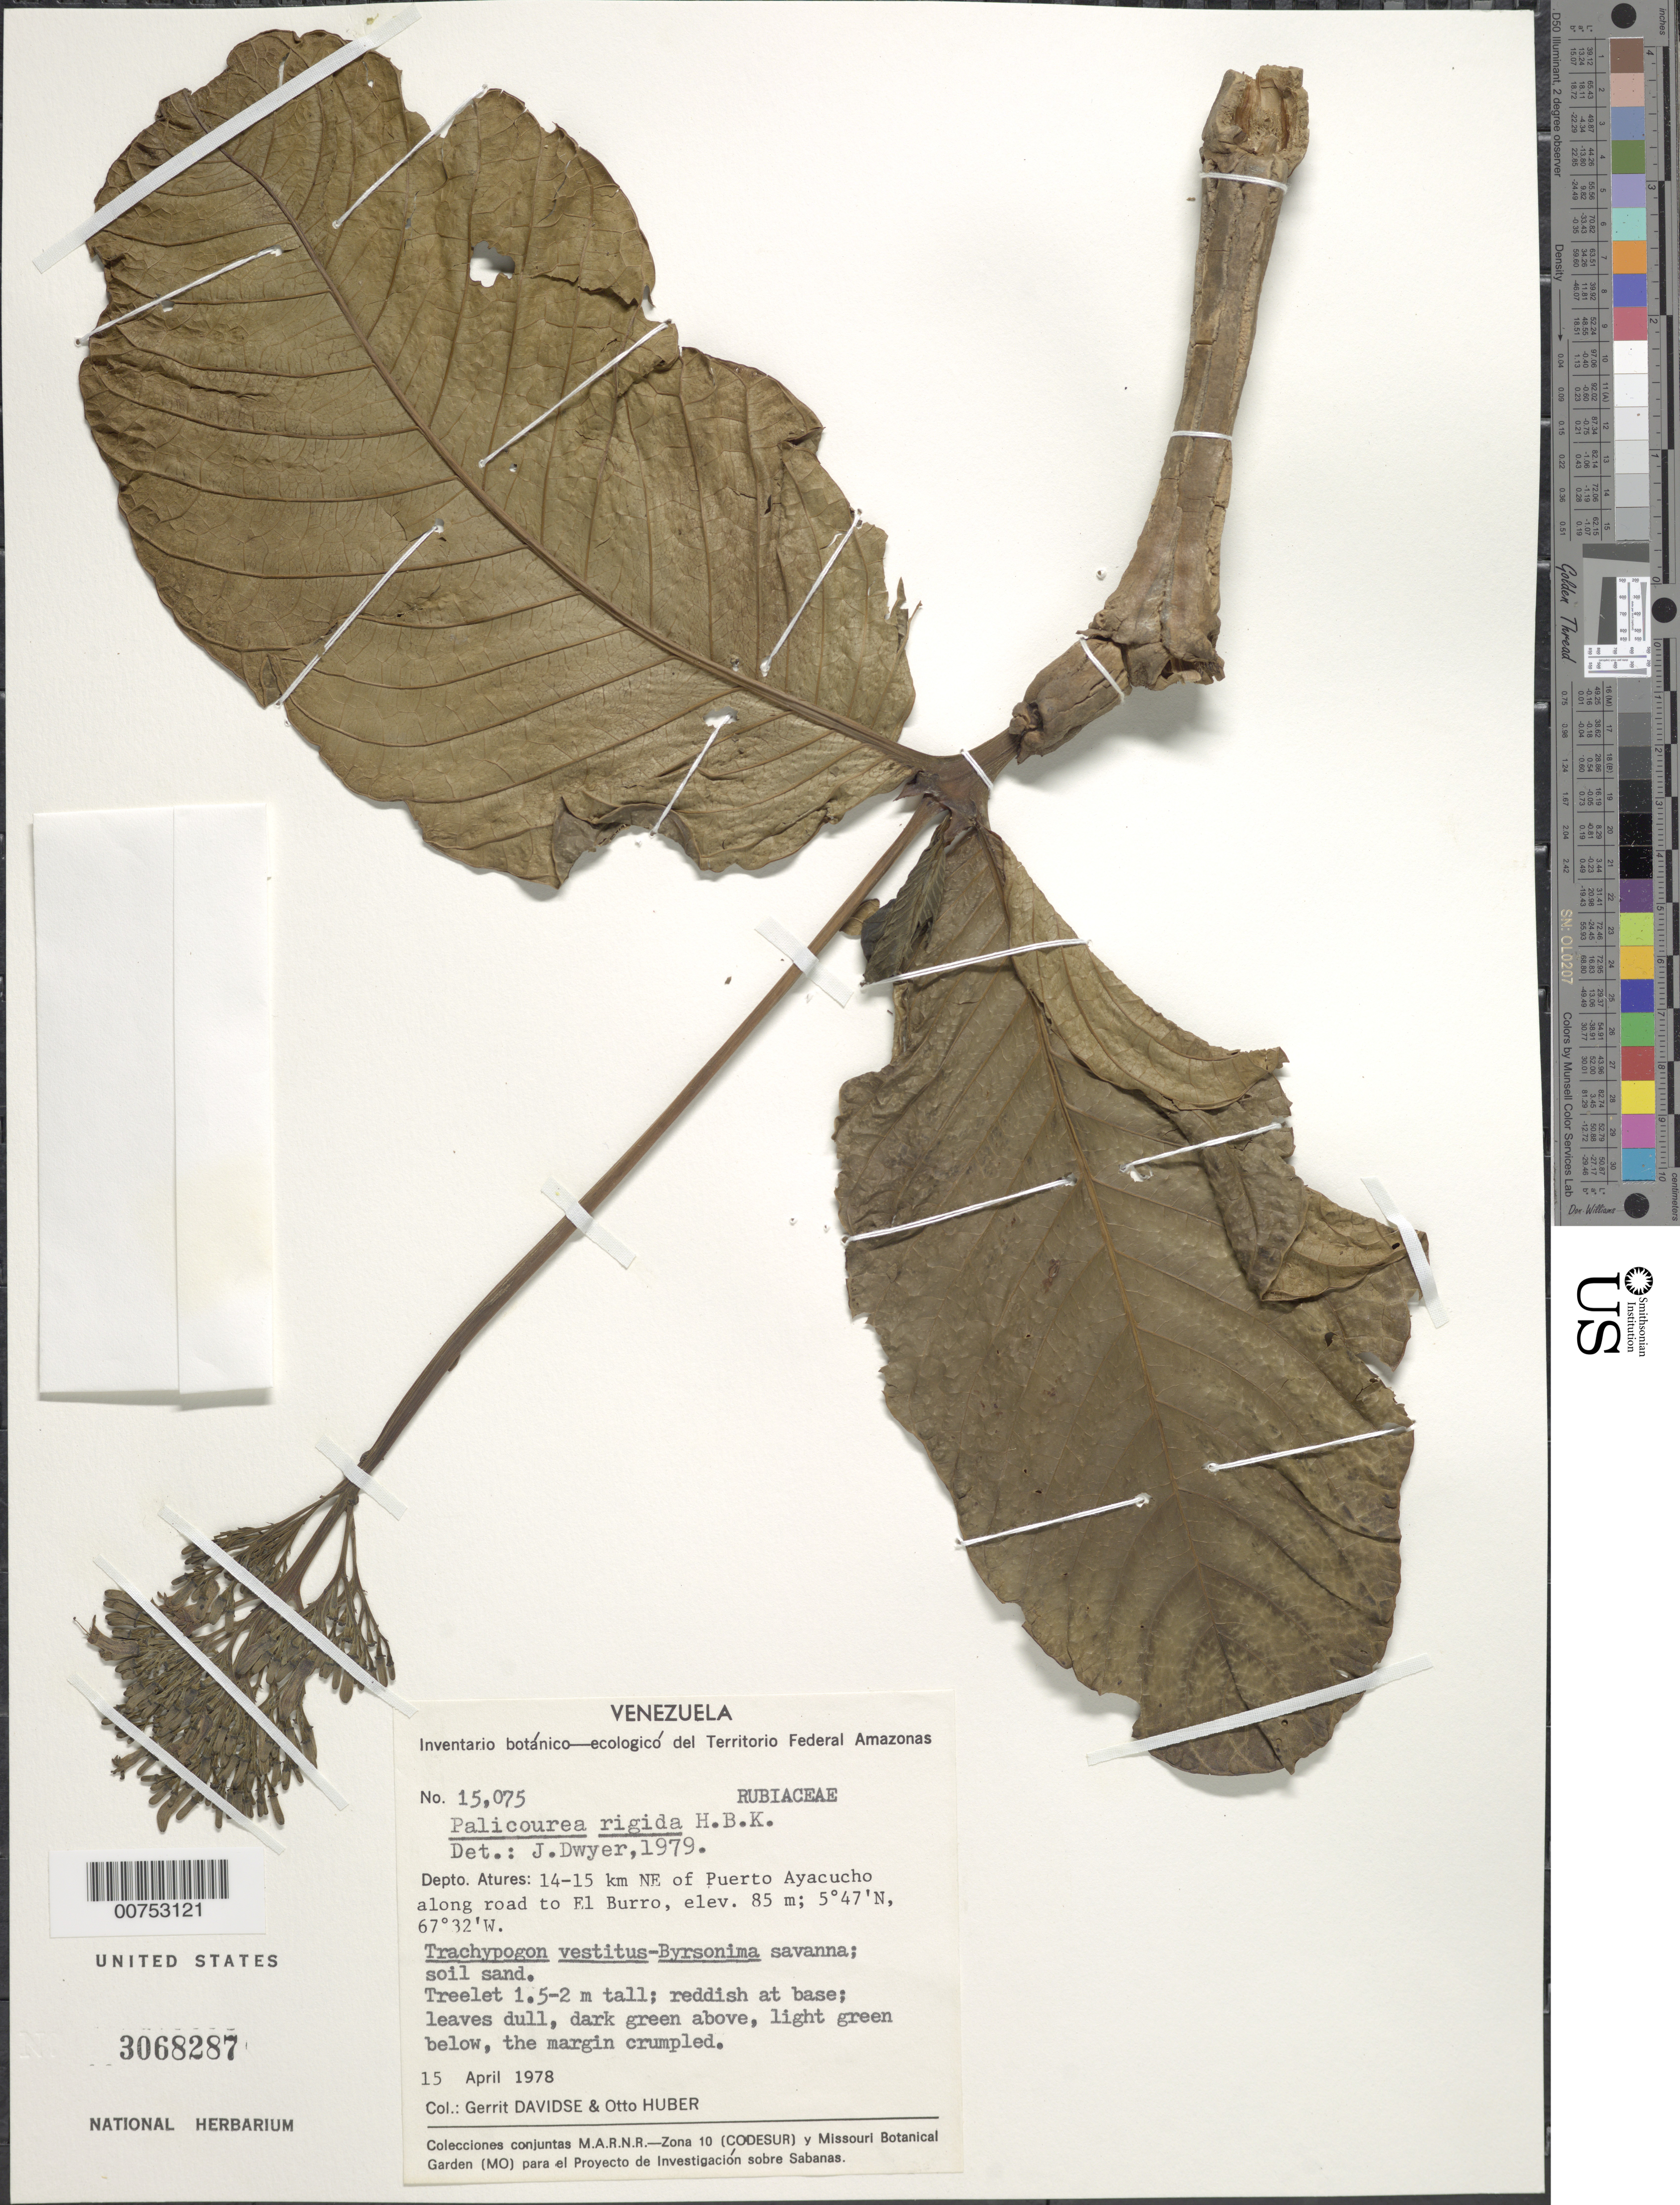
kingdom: Plantae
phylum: Tracheophyta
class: Magnoliopsida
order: Gentianales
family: Rubiaceae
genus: Palicourea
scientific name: Palicourea rigida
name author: Kunth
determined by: Dwyer, J. D., (MO), Missouri Botanical Garden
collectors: G. Davidse & O. Huber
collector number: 15075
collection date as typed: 15-Apr-78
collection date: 1978-04-15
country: Venezuela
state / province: Amazonas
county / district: Atures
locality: Puerto Ayacucho, 14-15 km NE of on road to El Burro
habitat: Trachypogon vestitus-Byrsonima savanna, soil sand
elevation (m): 85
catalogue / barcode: US 3068287